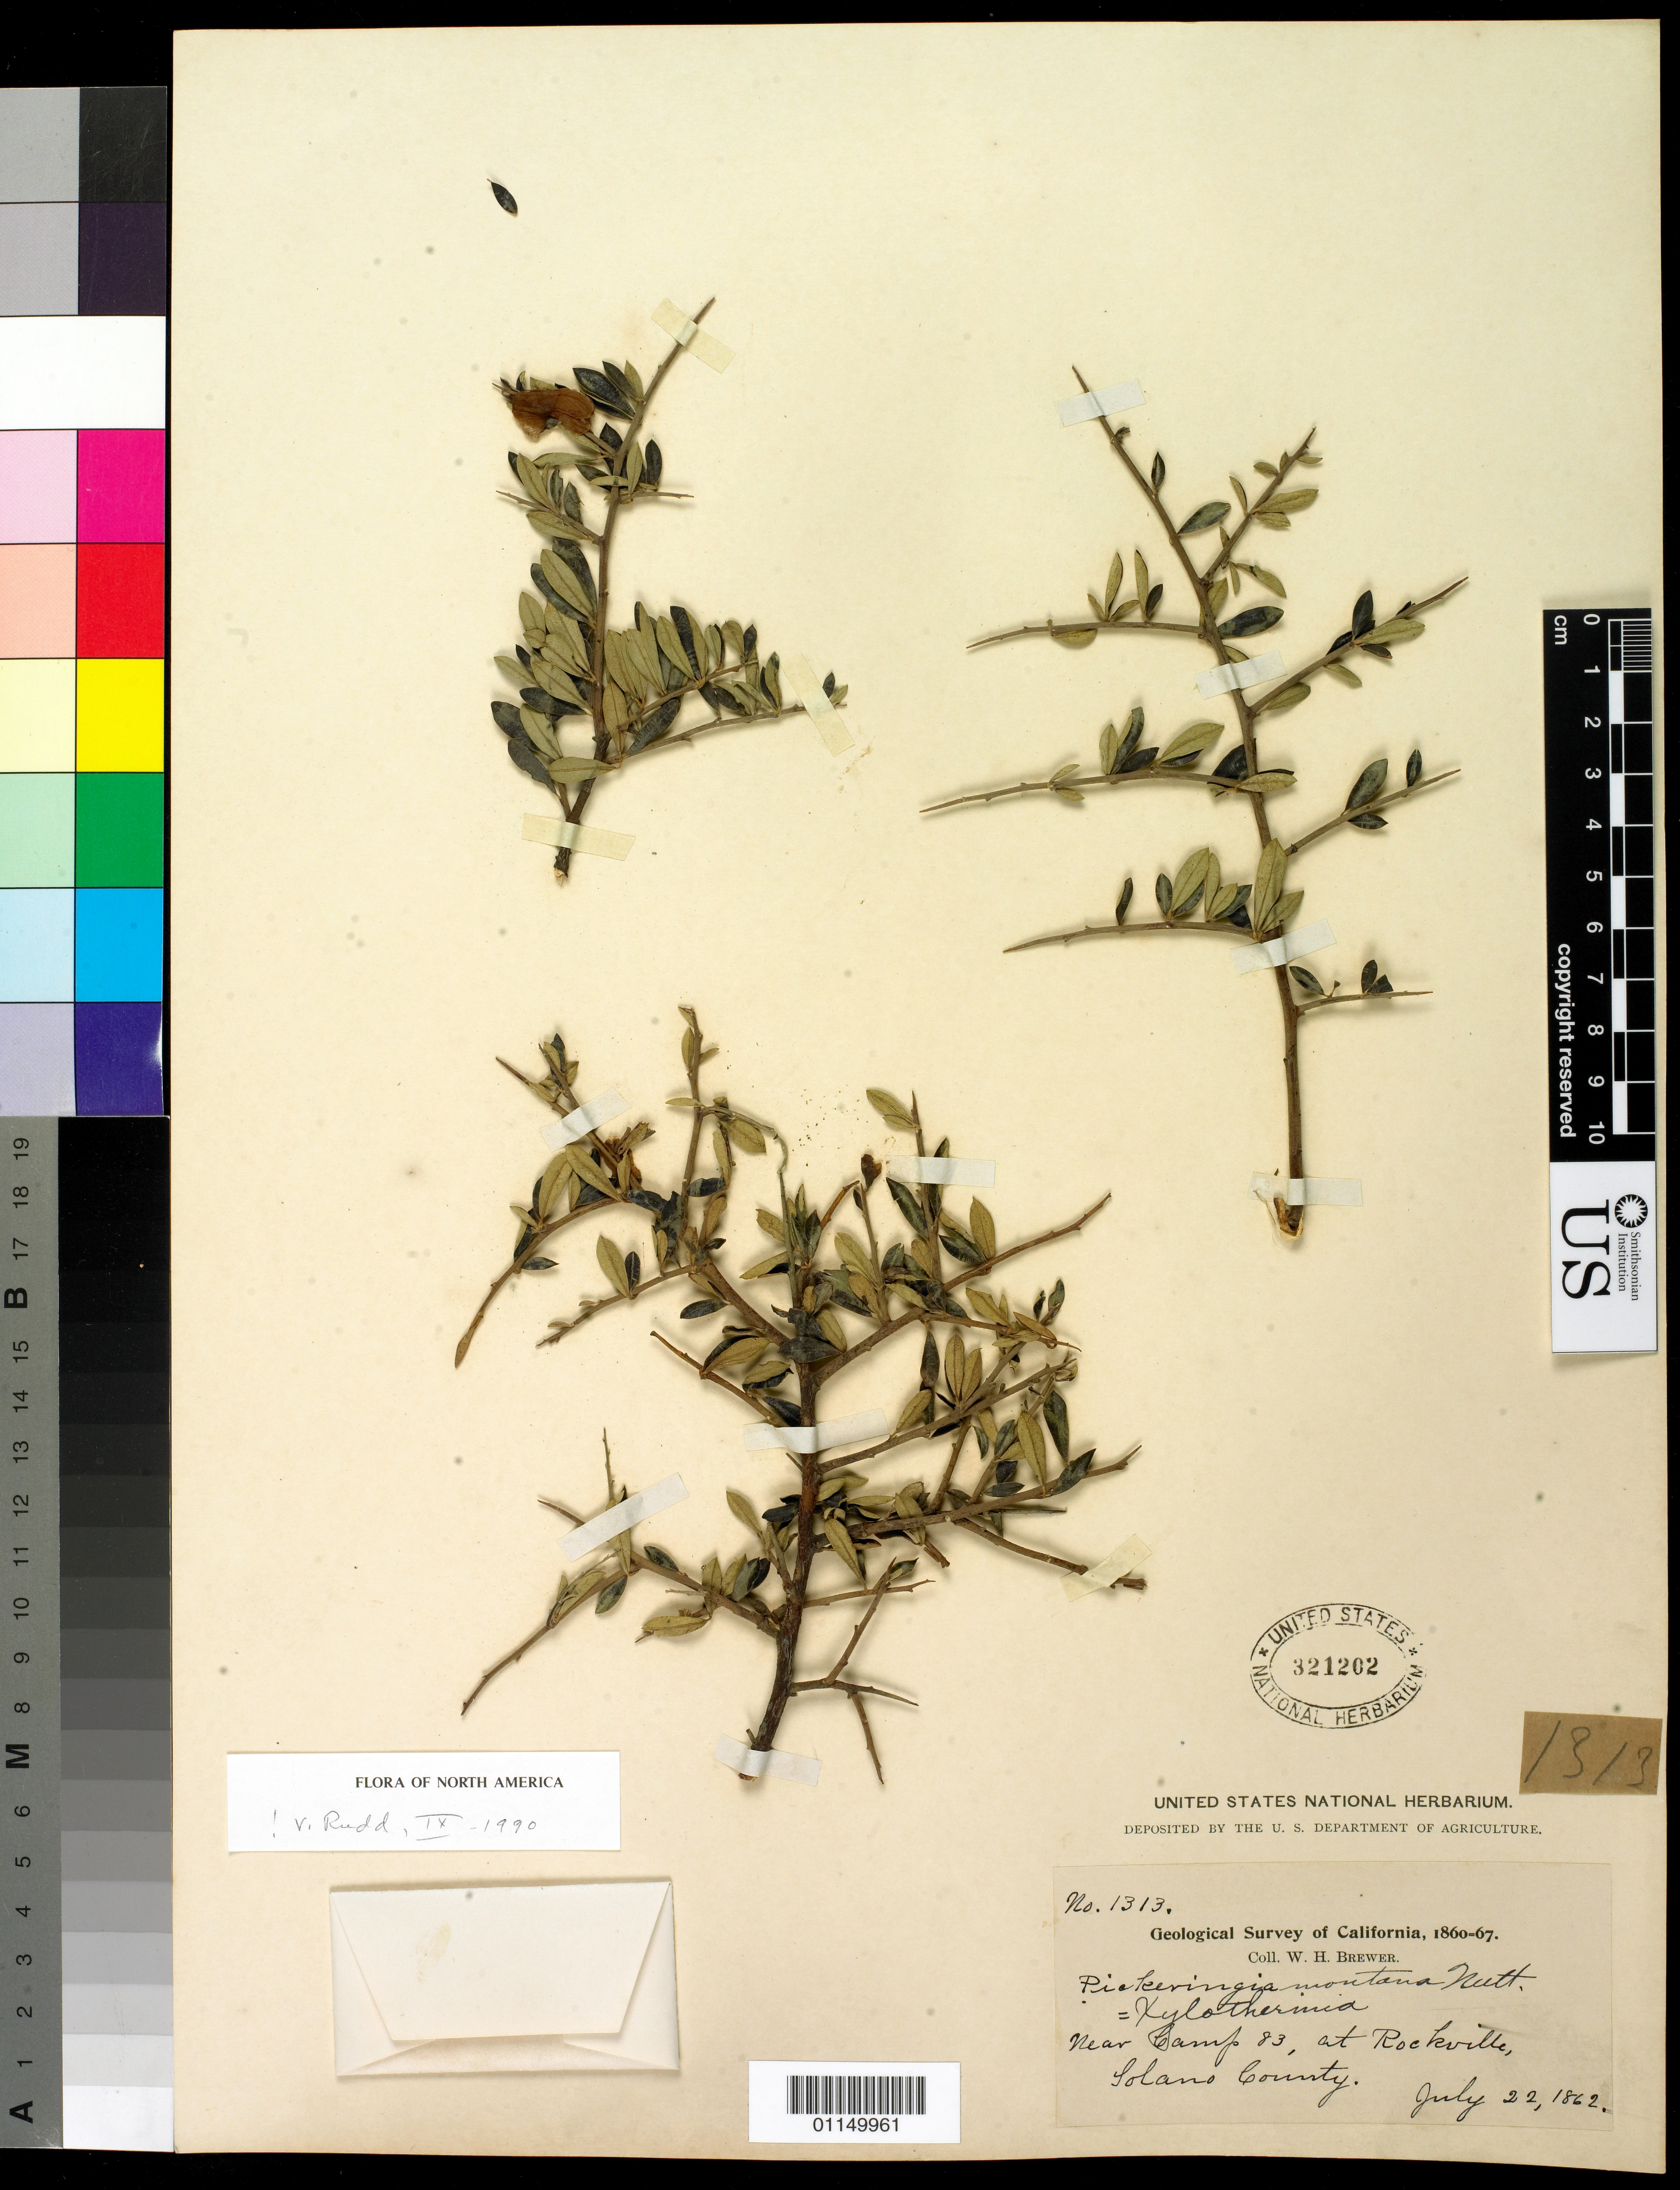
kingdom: Plantae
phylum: Tracheophyta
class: Magnoliopsida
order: Fabales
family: Fabaceae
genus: Pickeringia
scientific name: Pickeringia montana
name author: Nutt. ex Torr. & A. Gray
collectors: W. H. Brewer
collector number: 1313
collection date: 1862-07-22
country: United States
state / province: California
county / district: Solano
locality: Near Camp 83, at Rockville.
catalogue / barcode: US 321202